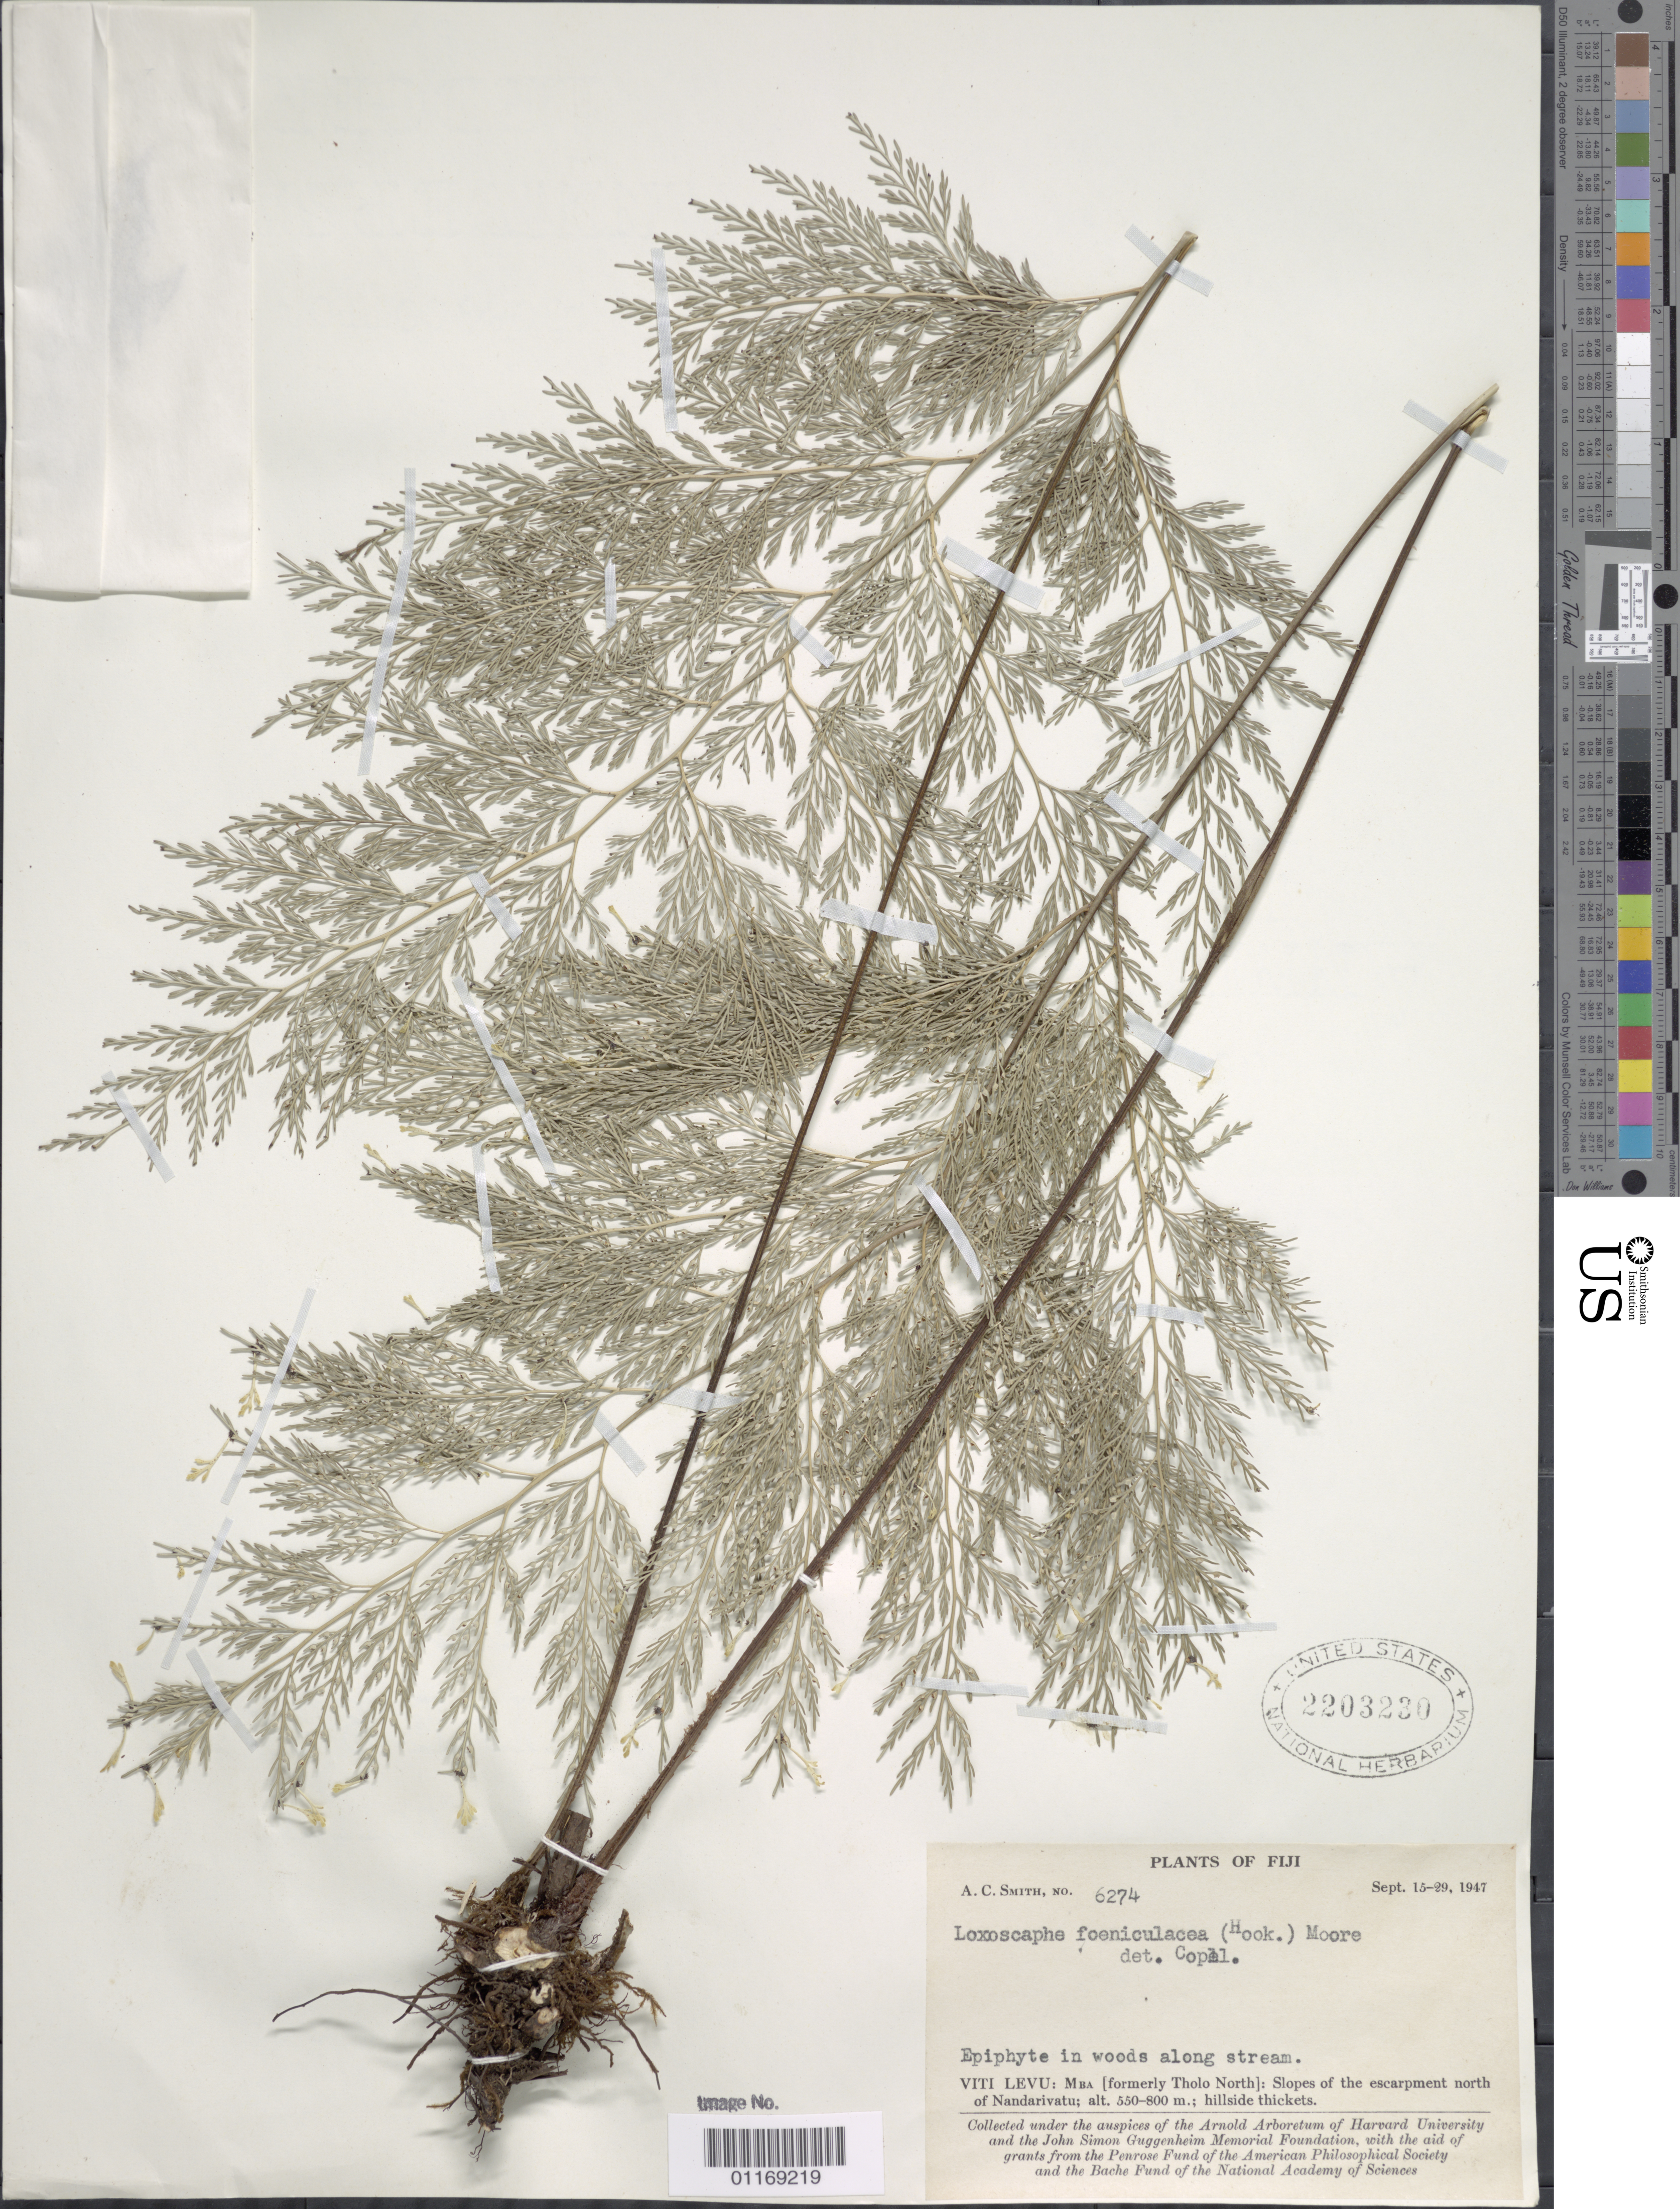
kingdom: Plantae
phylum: Tracheophyta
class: Polypodiopsida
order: Polypodiales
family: Aspleniaceae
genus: Asplenium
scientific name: Asplenium foeniculaceum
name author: (Hook.) T. Moore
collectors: A. C. Smith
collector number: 6274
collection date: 1947-09-15/1947-09-29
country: Fiji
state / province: Mba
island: Viti Levu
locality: Slopes of the escarpment north of Nandarivatu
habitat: In woods along stream.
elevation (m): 550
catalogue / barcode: US 2203230